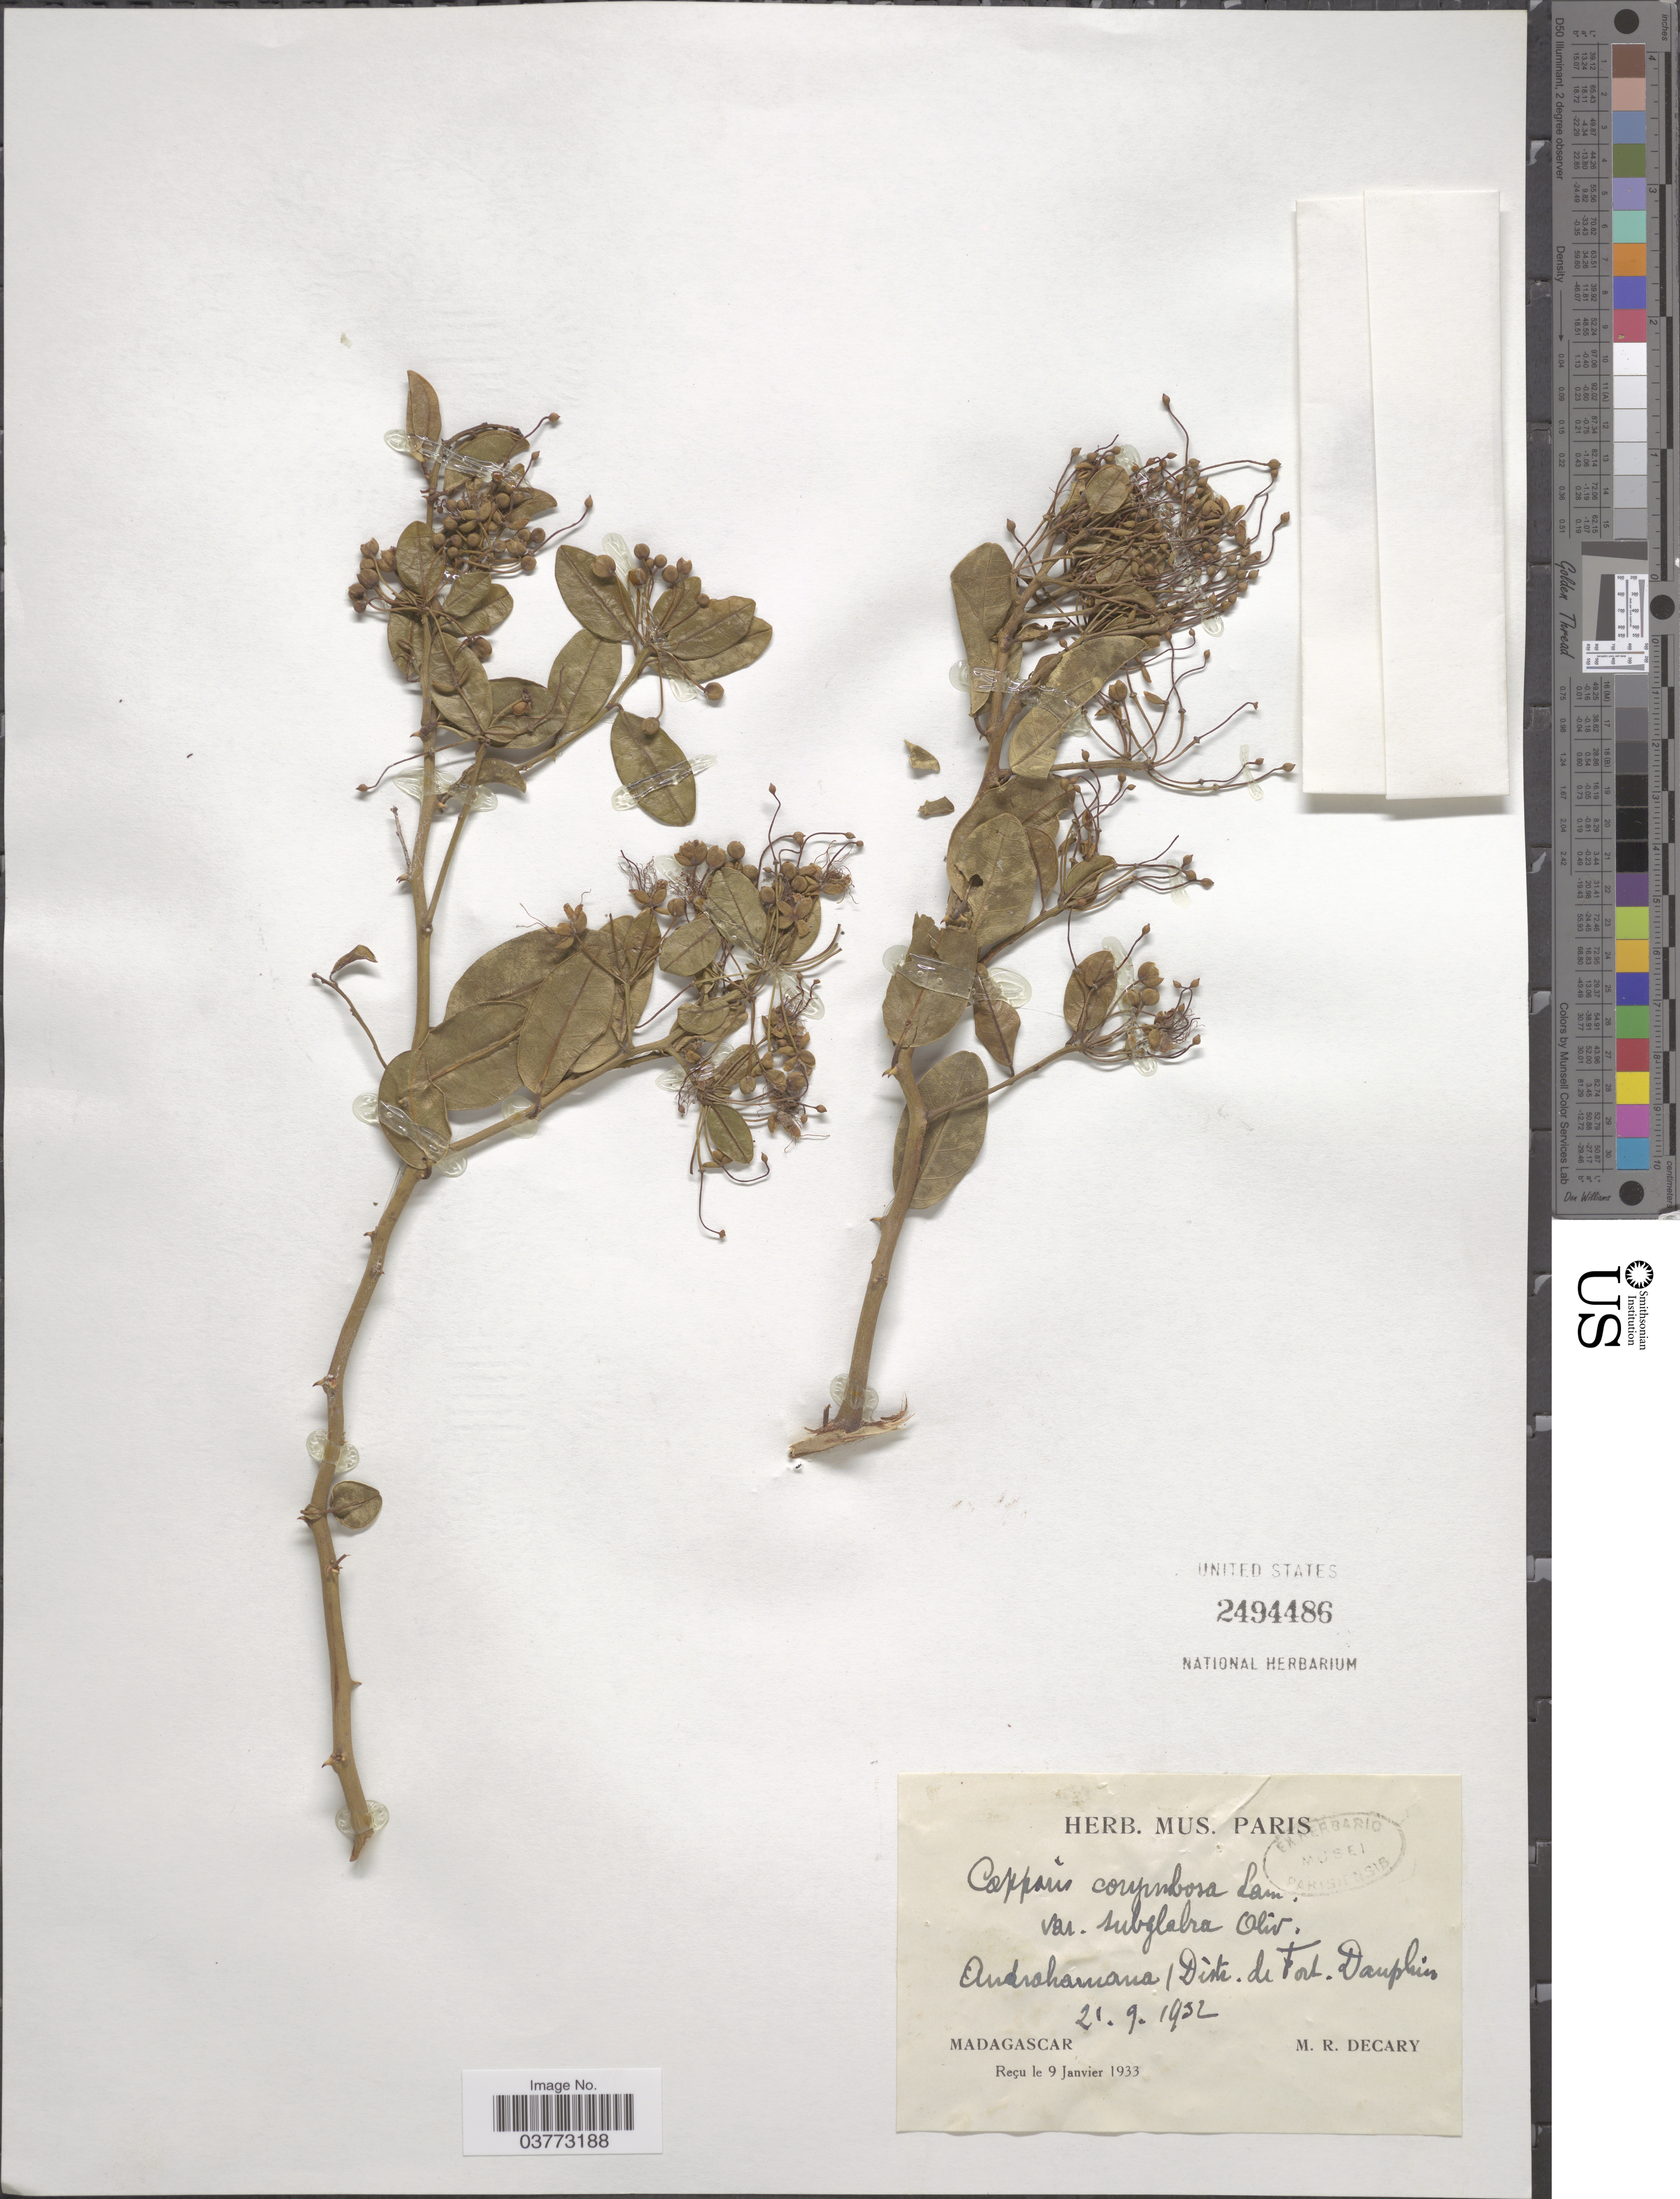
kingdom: Plantae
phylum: Tracheophyta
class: Magnoliopsida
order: Brassicales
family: Capparaceae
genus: Capparis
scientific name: Capparis corymbosa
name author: Lam.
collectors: R. Decary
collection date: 1932-09-21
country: Madagascar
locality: Andrahamana (Distr. de Fort. Dauphin.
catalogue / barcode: US 2494486